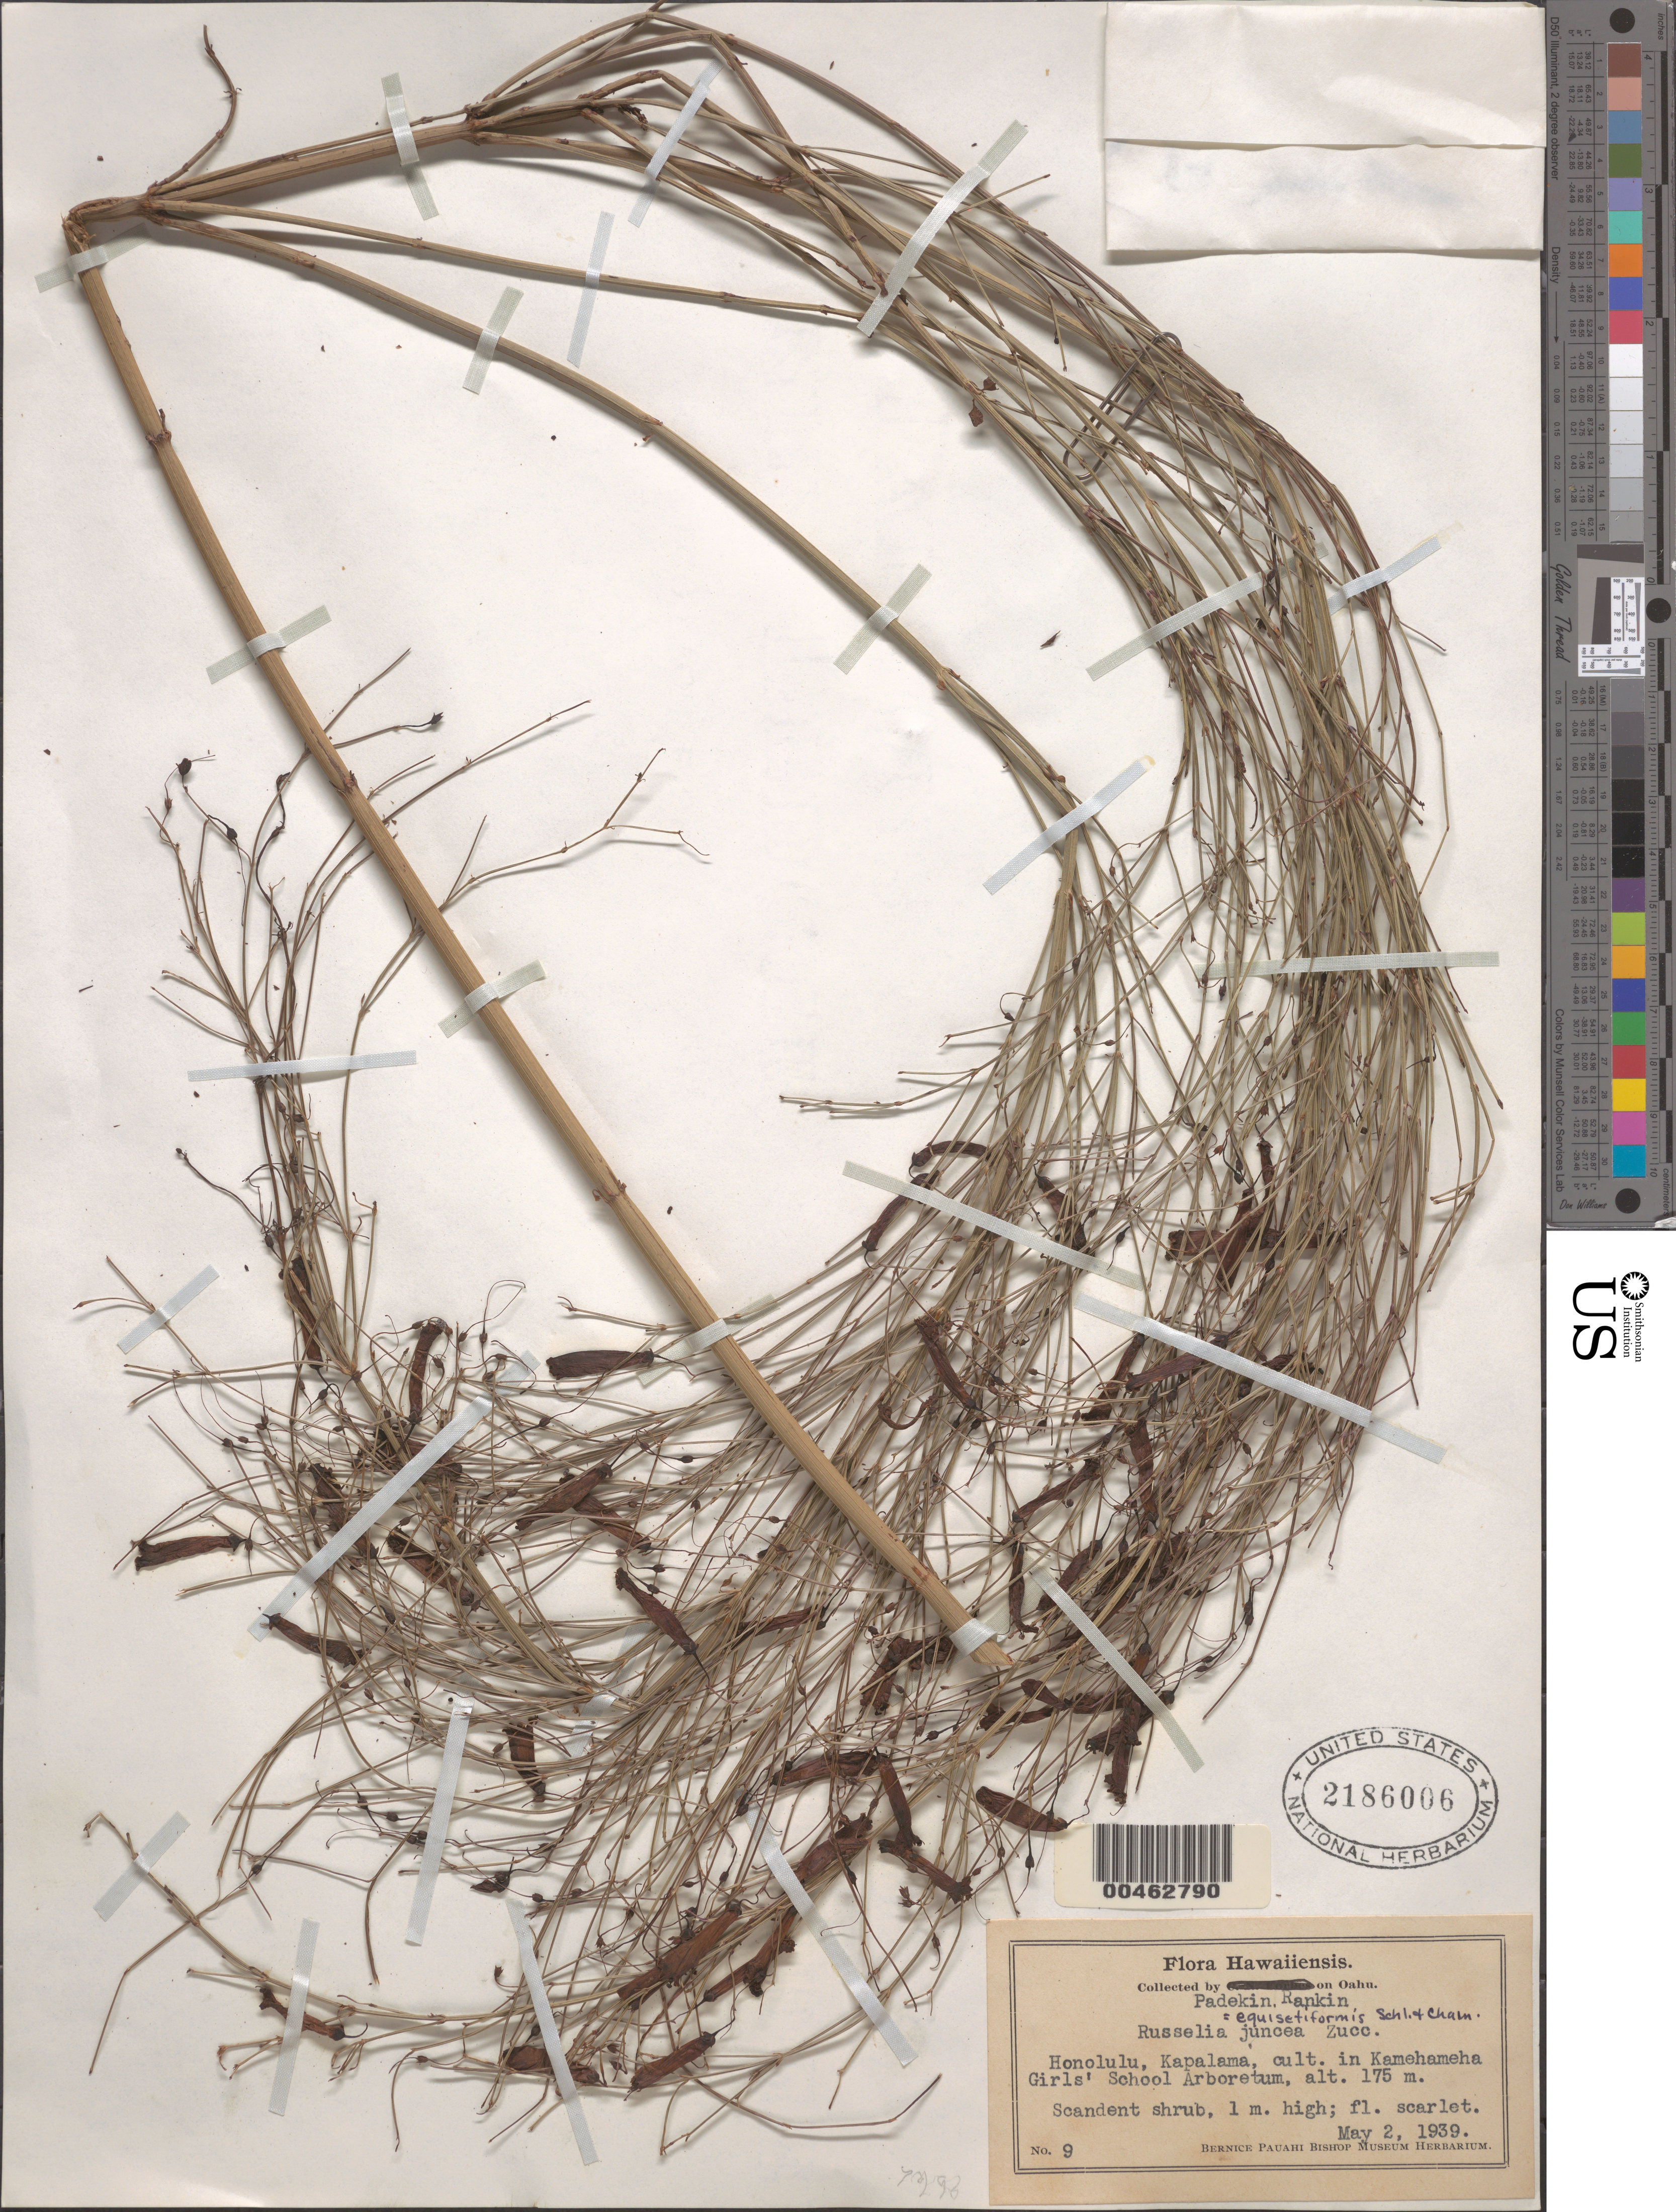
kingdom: Plantae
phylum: Tracheophyta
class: Magnoliopsida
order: Lamiales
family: Plantaginaceae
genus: Russelia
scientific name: Russelia juncea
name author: Zucc.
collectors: P. Rankin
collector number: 9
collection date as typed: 2 May 1939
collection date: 1939-05-02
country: United States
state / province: Hawaii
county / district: Honolulu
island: Oahu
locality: Honolulu, Kapalama, in Kamehameha Girls' School Arboretum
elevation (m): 175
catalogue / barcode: US 2186006